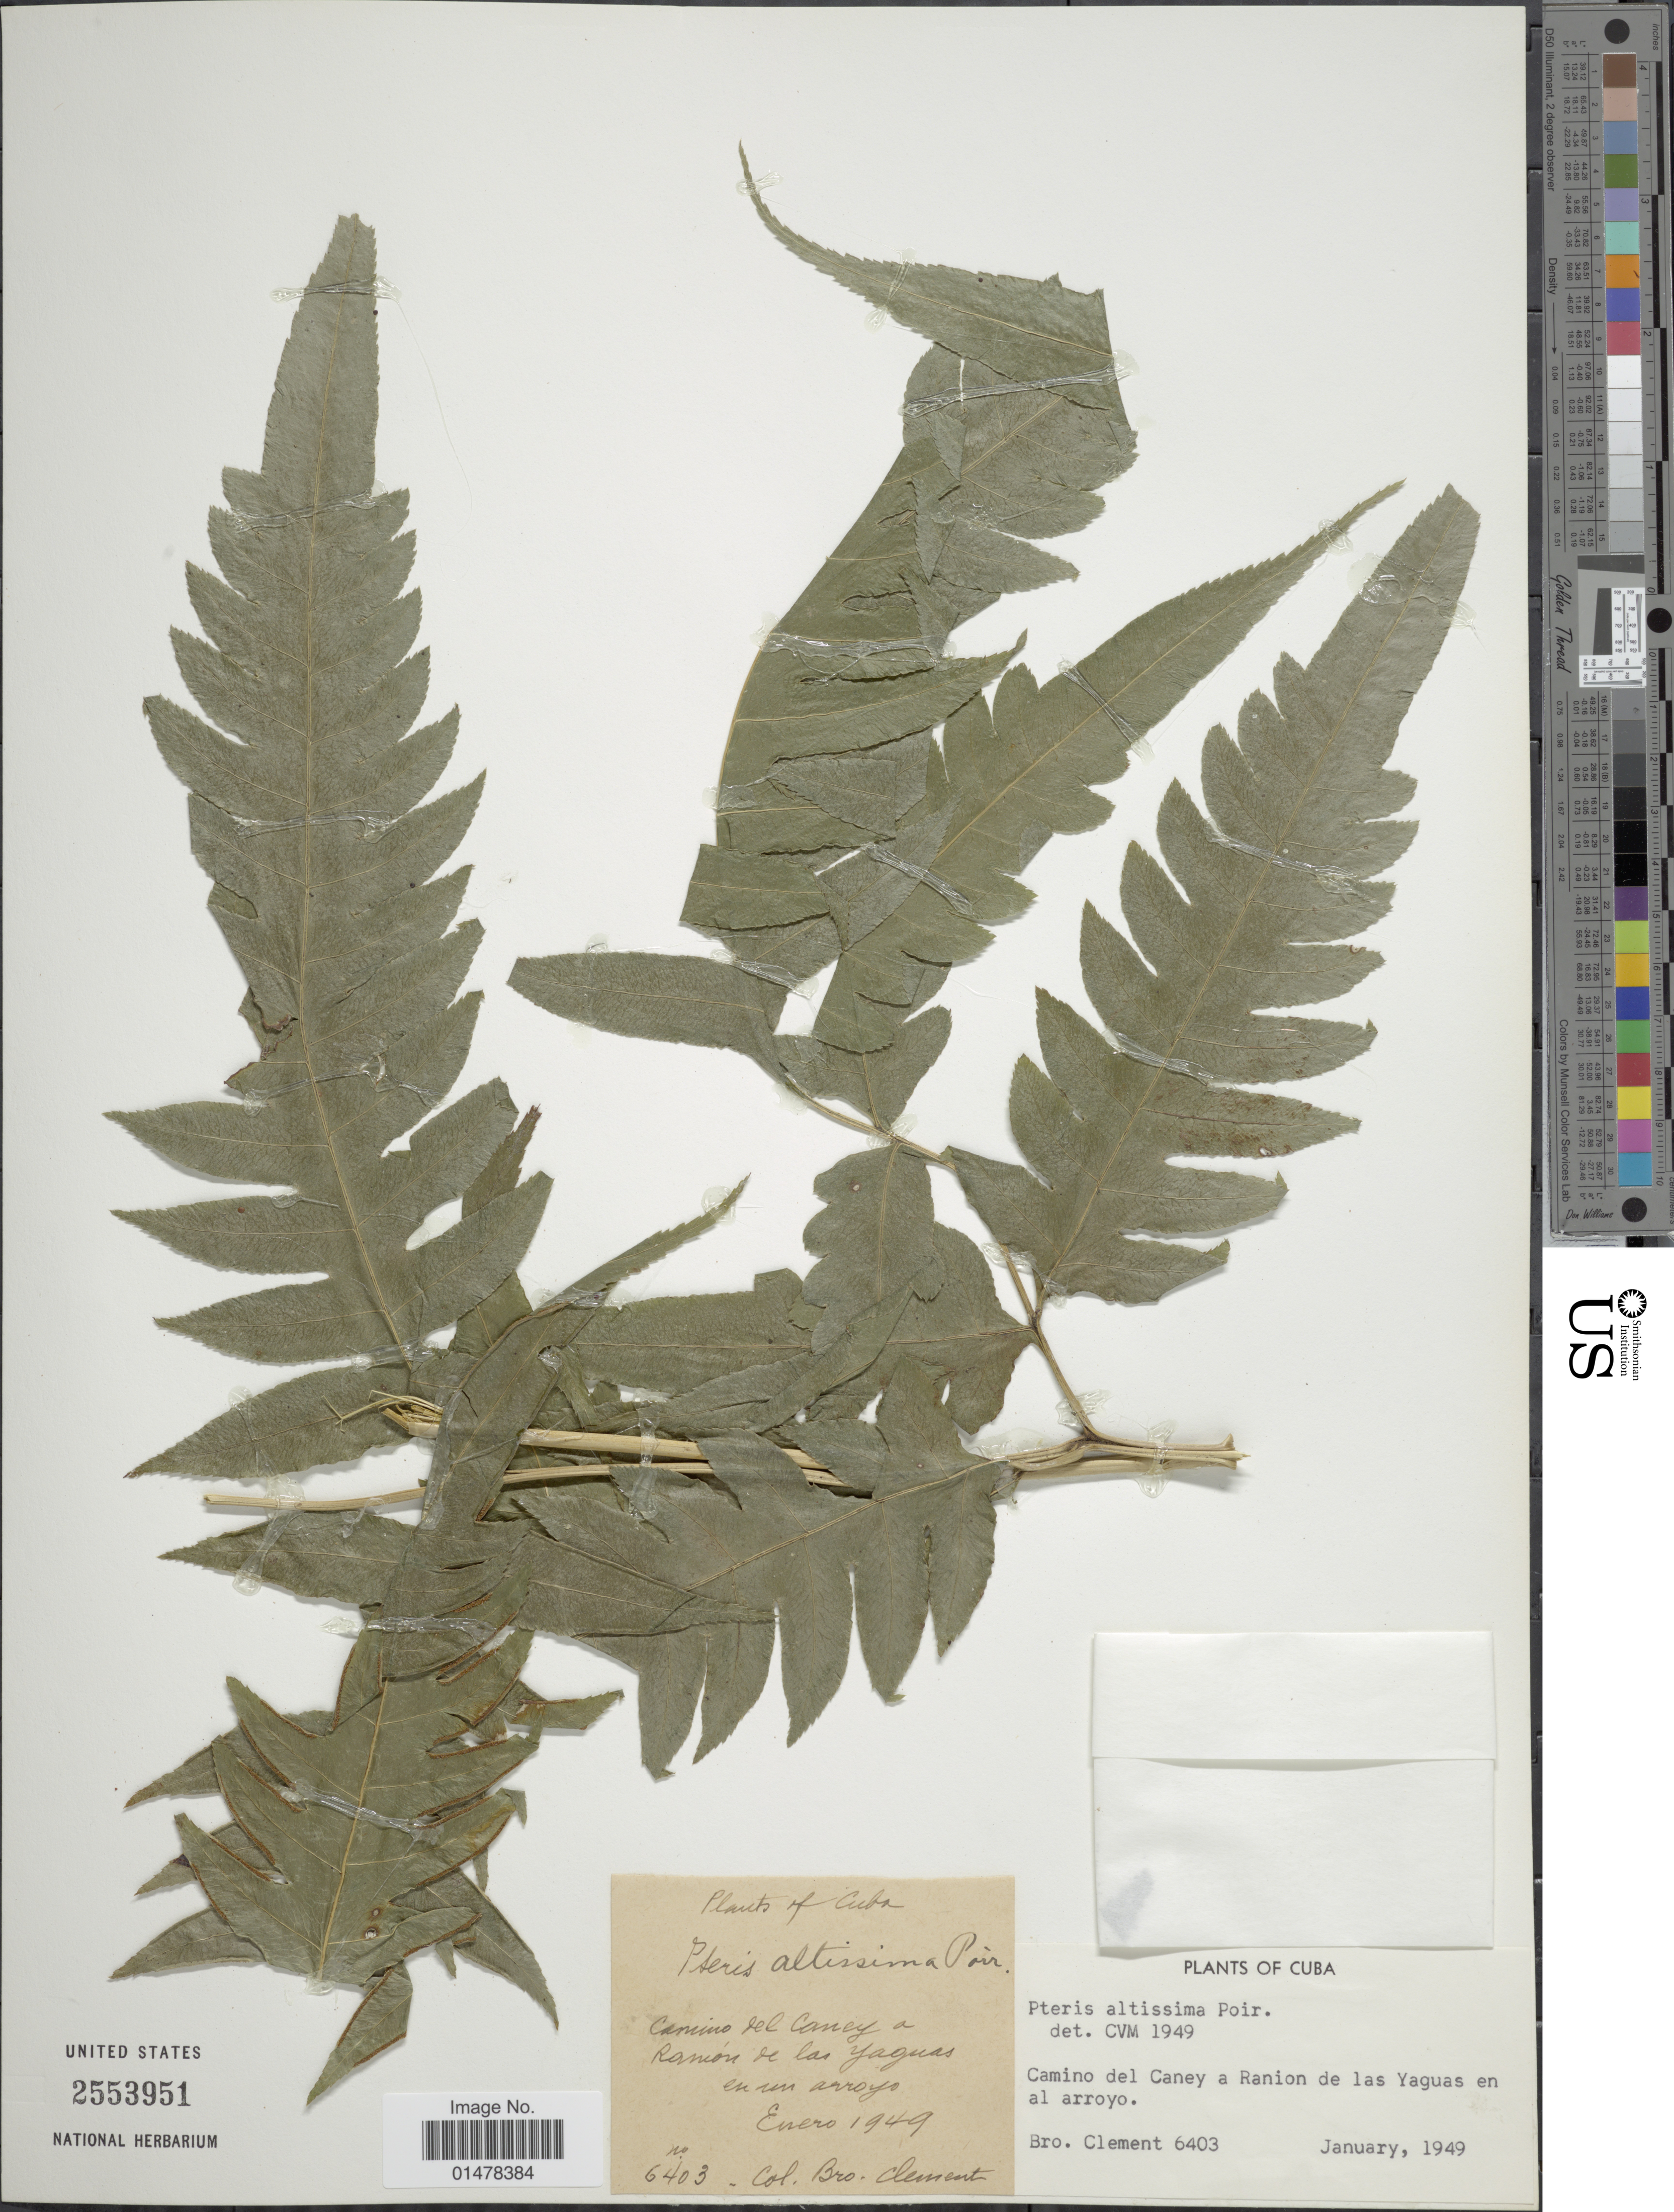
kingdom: Plantae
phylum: Tracheophyta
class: Polypodiopsida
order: Polypodiales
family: Pteridaceae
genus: Pteris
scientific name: Pteris altissima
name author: Poir.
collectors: B. Clement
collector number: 6403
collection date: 1949-01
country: Cuba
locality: Plants of Cuba, Camino del Caney a Ranion de Las Yaguas en al arroyo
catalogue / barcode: US 2553951